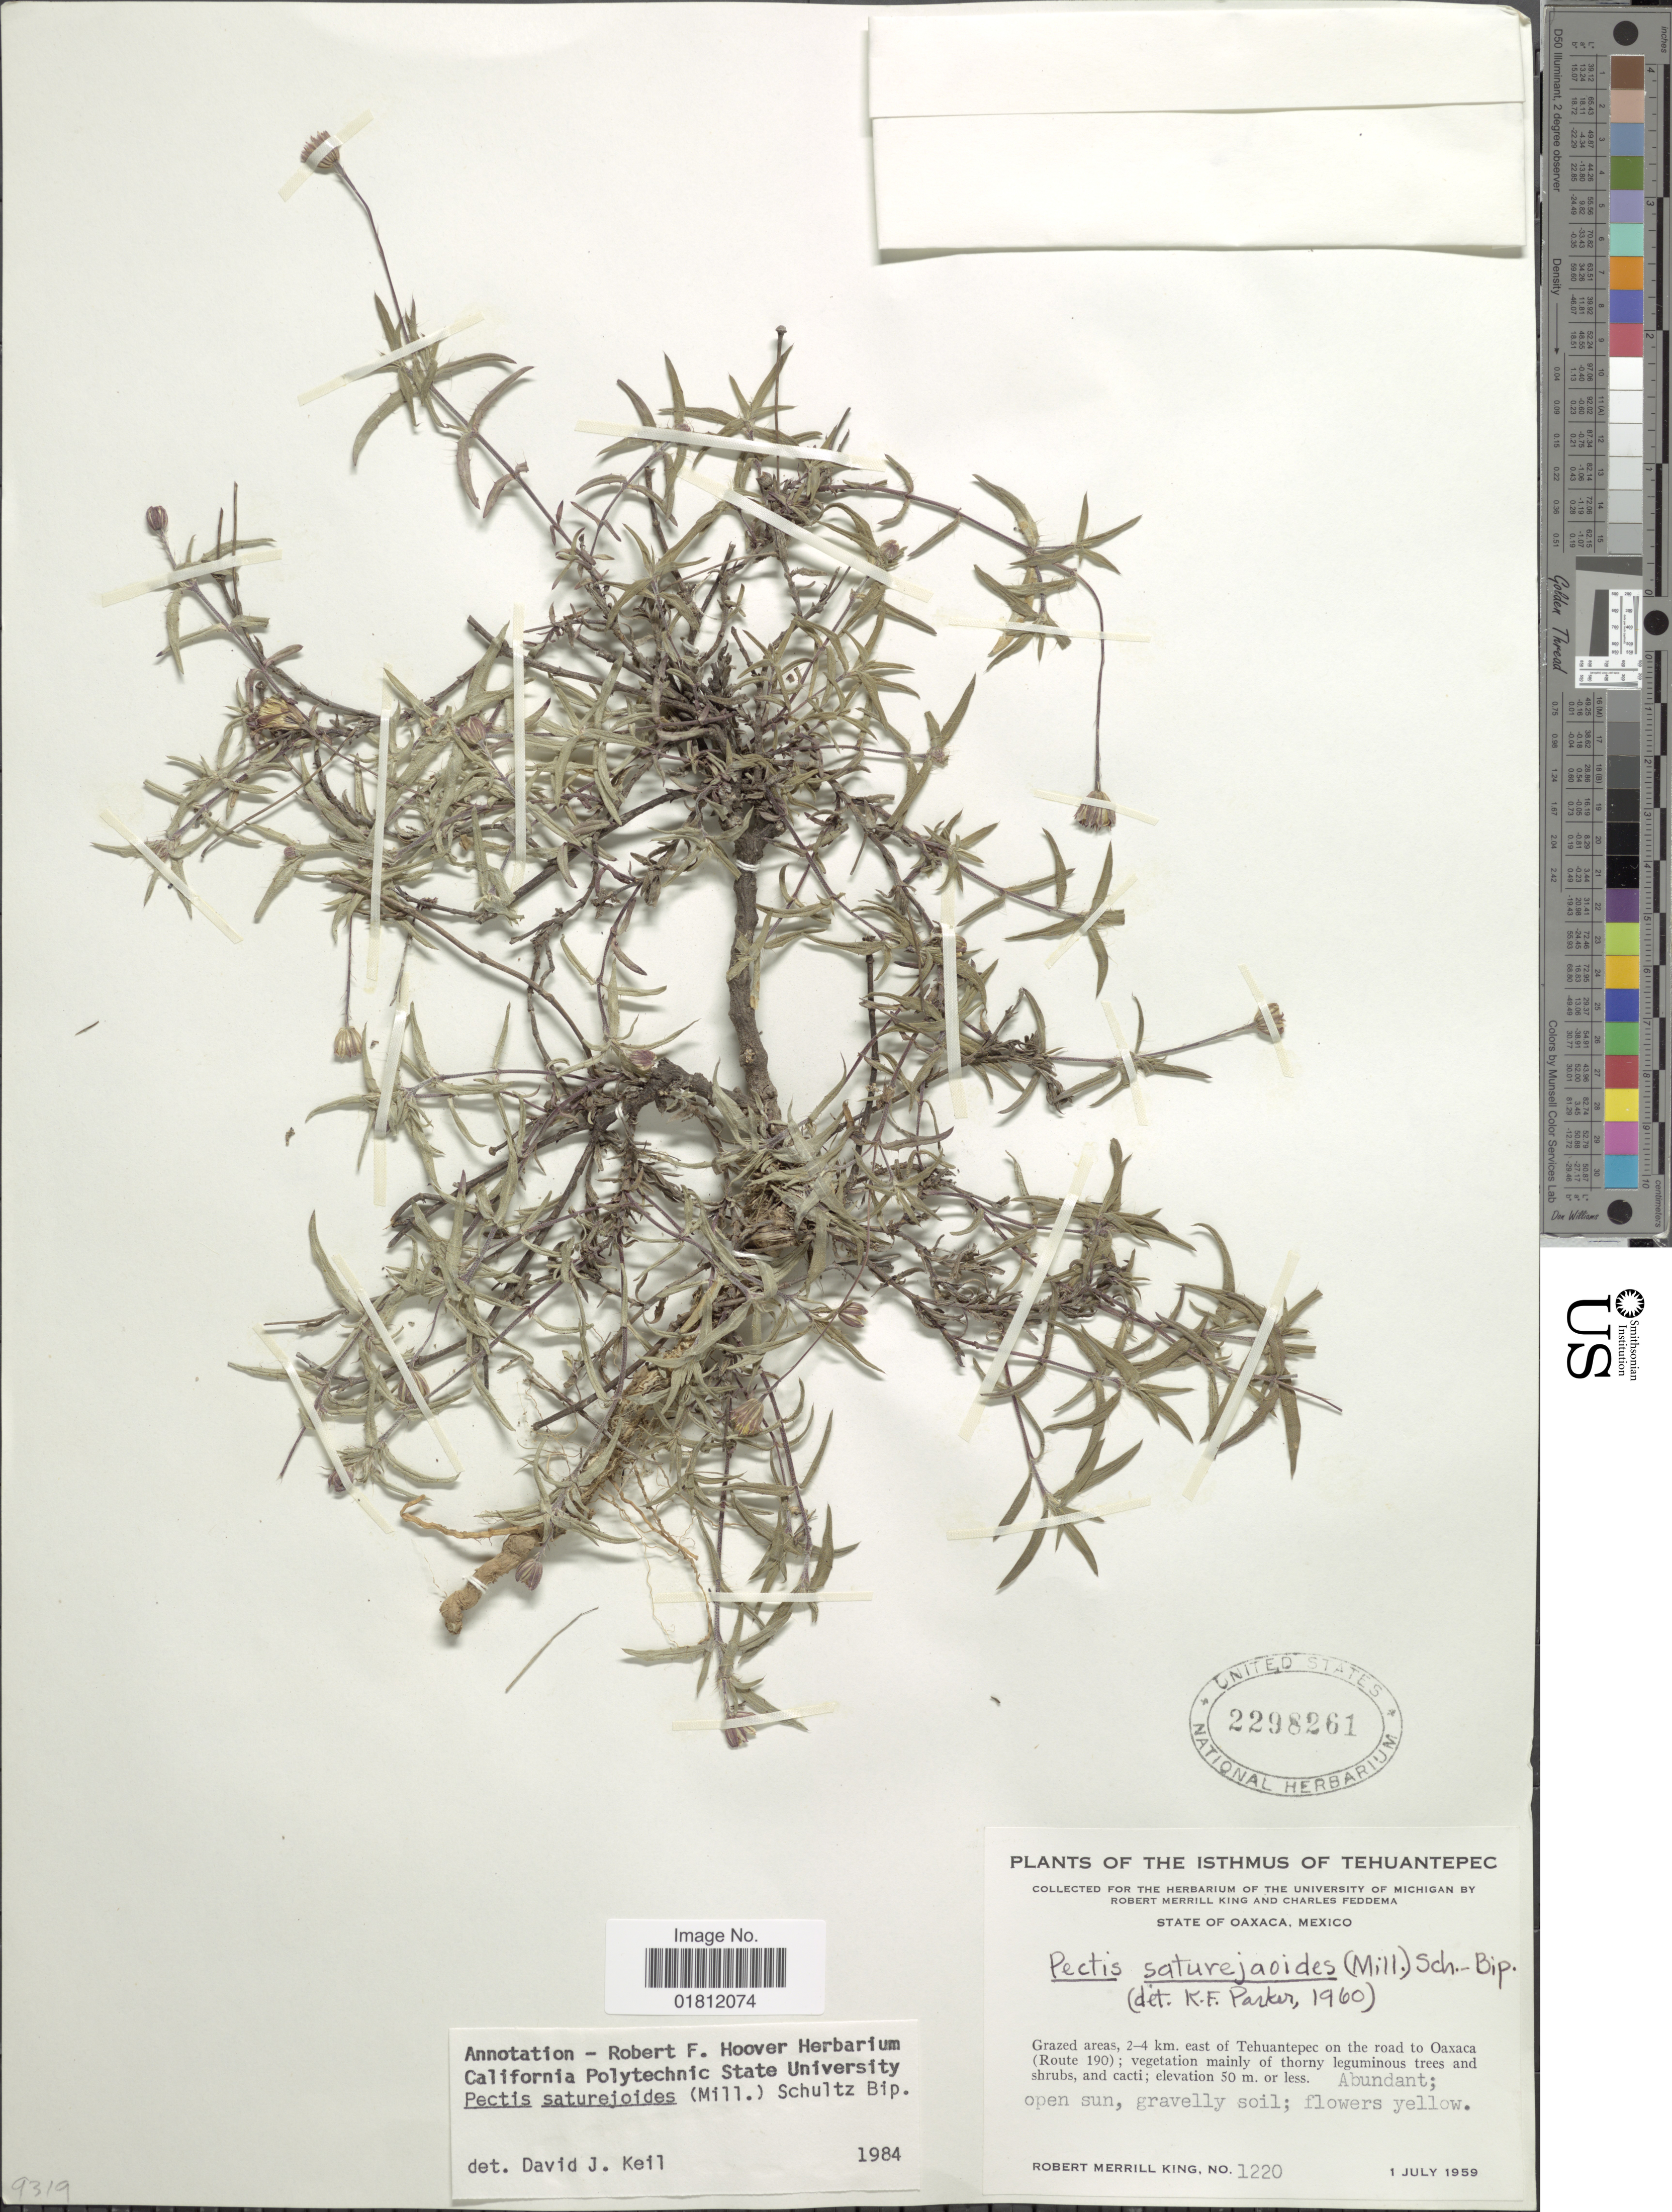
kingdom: Plantae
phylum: Tracheophyta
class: Magnoliopsida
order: Asterales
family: Asteraceae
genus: Pectis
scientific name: Pectis saturejoides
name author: (Mill.) Sch. Bip.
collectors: R. M. King & C. Feddema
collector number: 1220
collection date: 1959-07-01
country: Mexico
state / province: Oaxaca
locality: State of Oaxaca. Isthmus of Tehuantepec. Grazed ares, 2-4. east of Tehuantepec on the road to Oaxaca (Route 190).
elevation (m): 50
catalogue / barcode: US 2298261